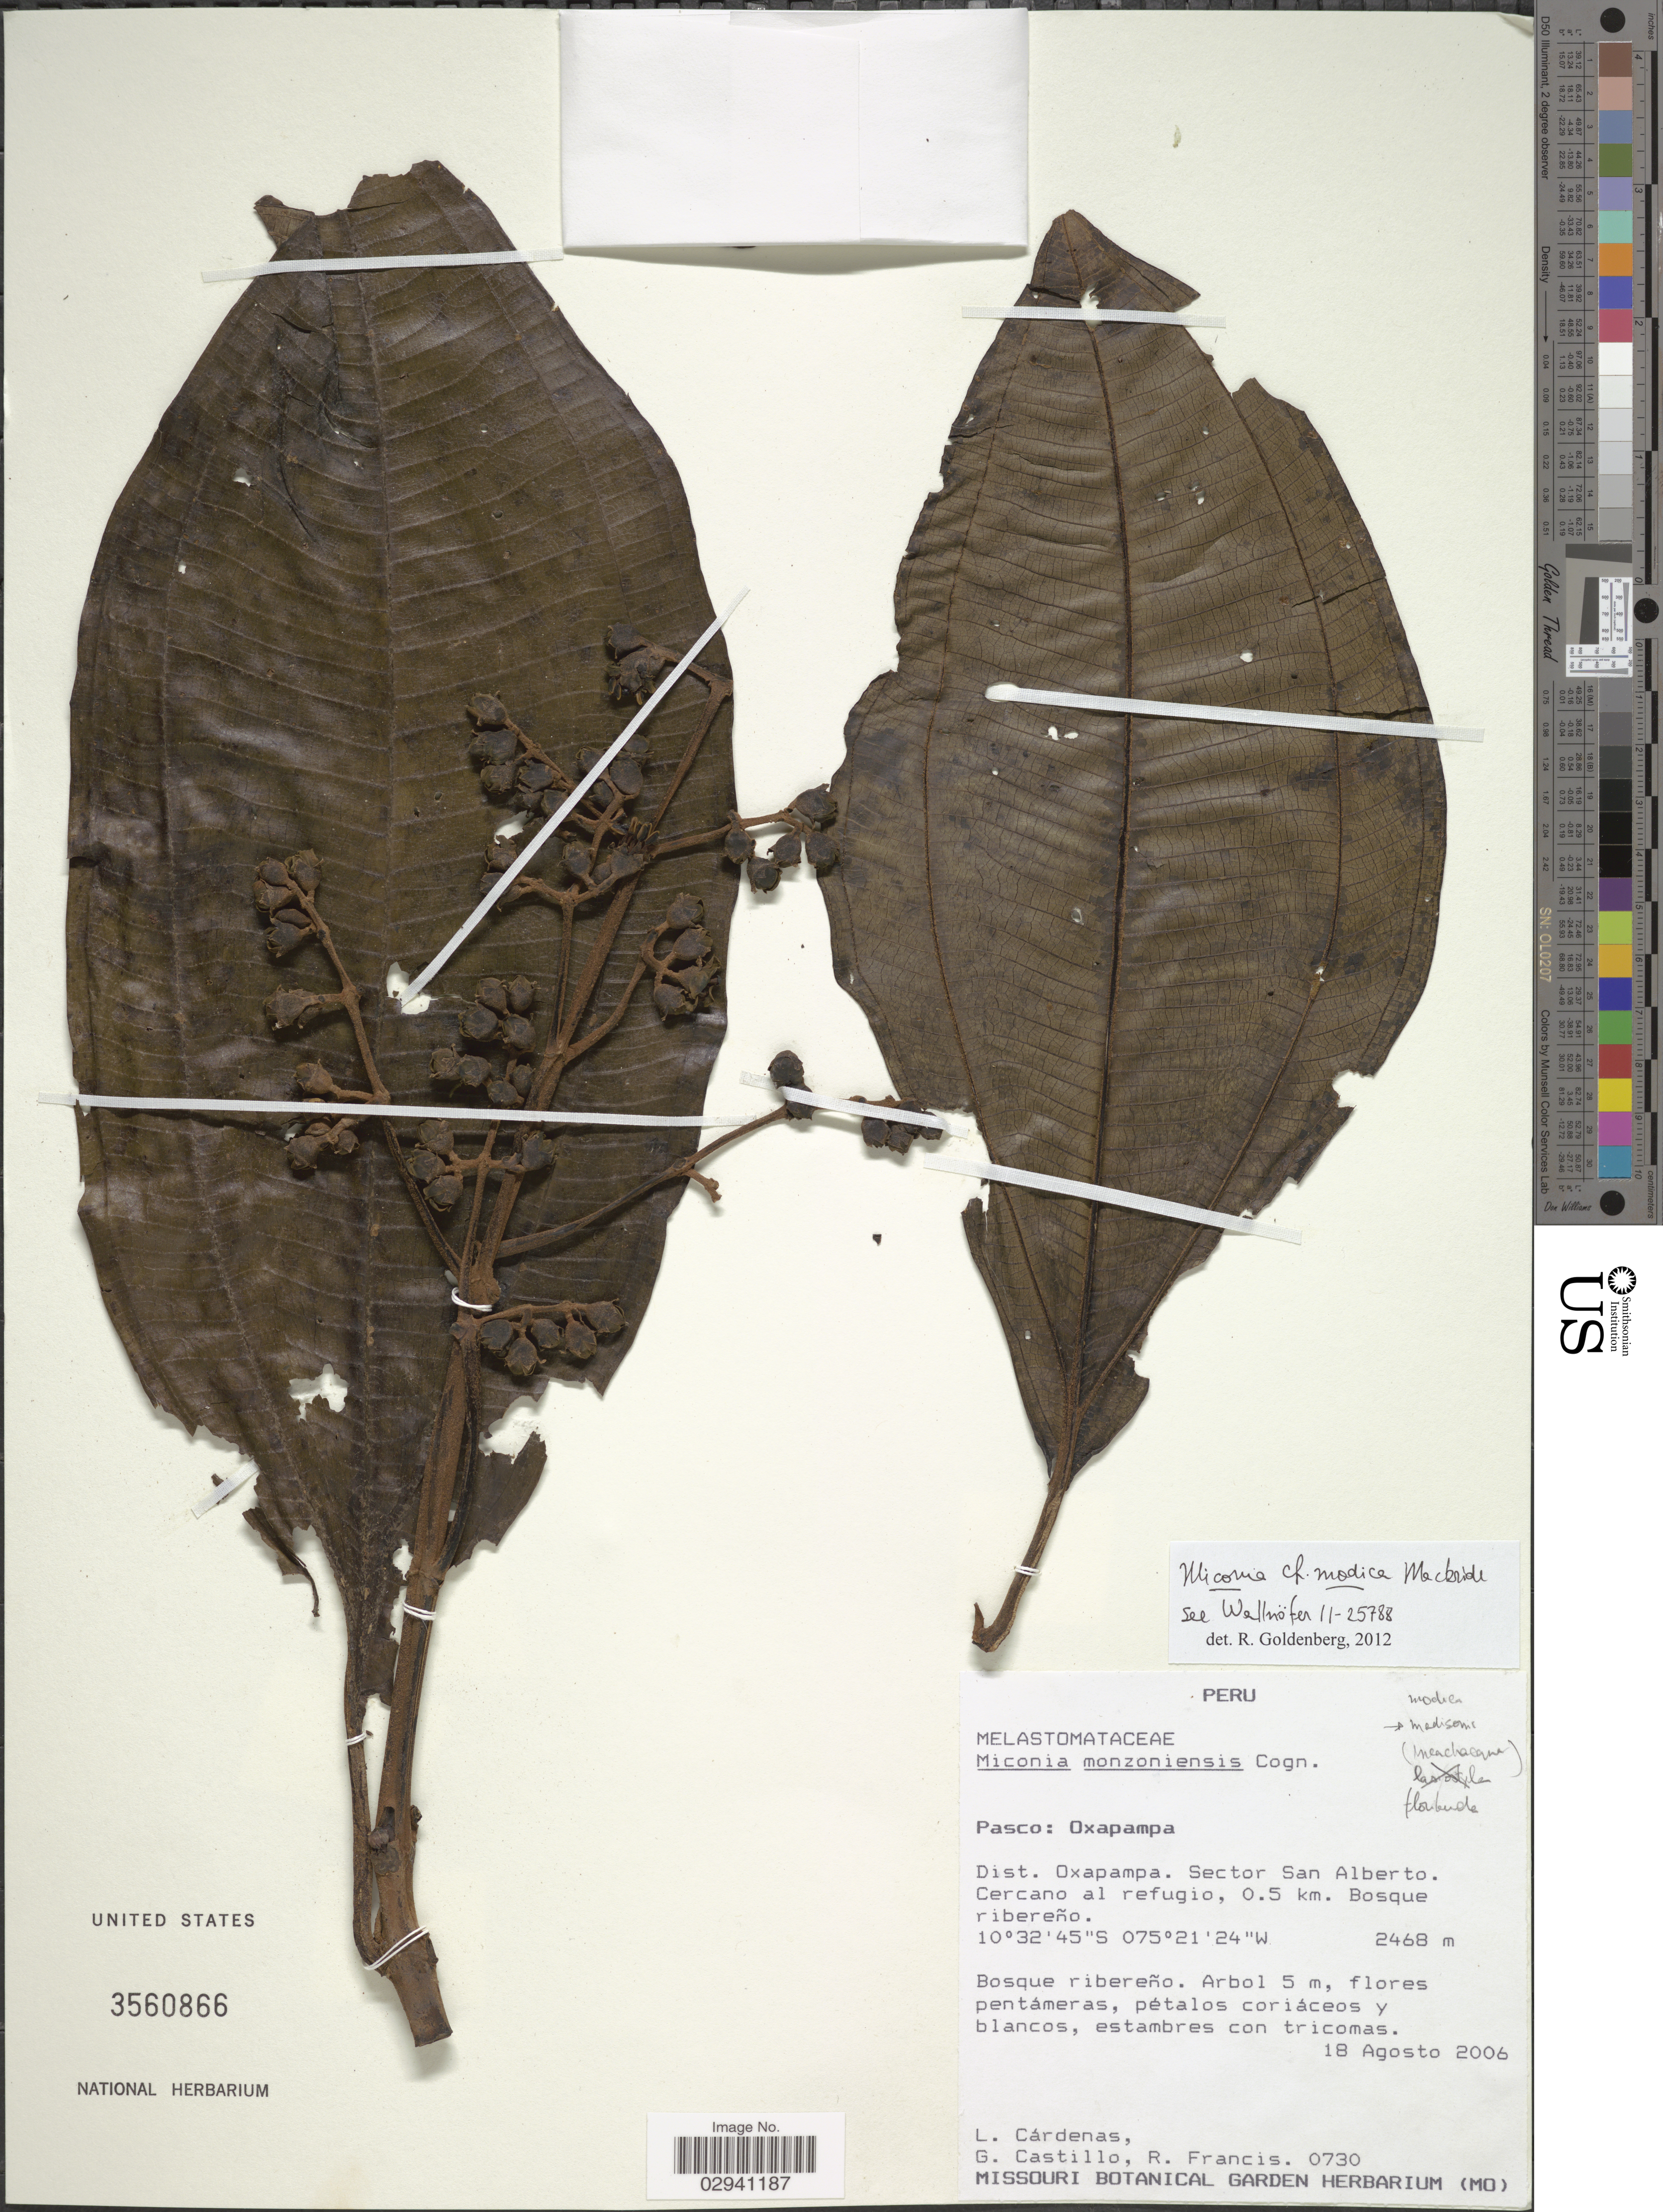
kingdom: Plantae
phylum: Tracheophyta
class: Magnoliopsida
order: Myrtales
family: Melastomataceae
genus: Miconia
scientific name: Miconia modica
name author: J.F. Macbr.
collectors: L. Cárdenas, G. Castillo & R. Francis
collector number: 0730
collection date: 2006-08-18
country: Peru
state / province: Pasco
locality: Pasco: Oxapampa. Dist. Oxapampa. Sector San Alberto. Cercano al refugio, 0.5 km. Bosque ribereño.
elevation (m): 2468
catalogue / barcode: US 3560866